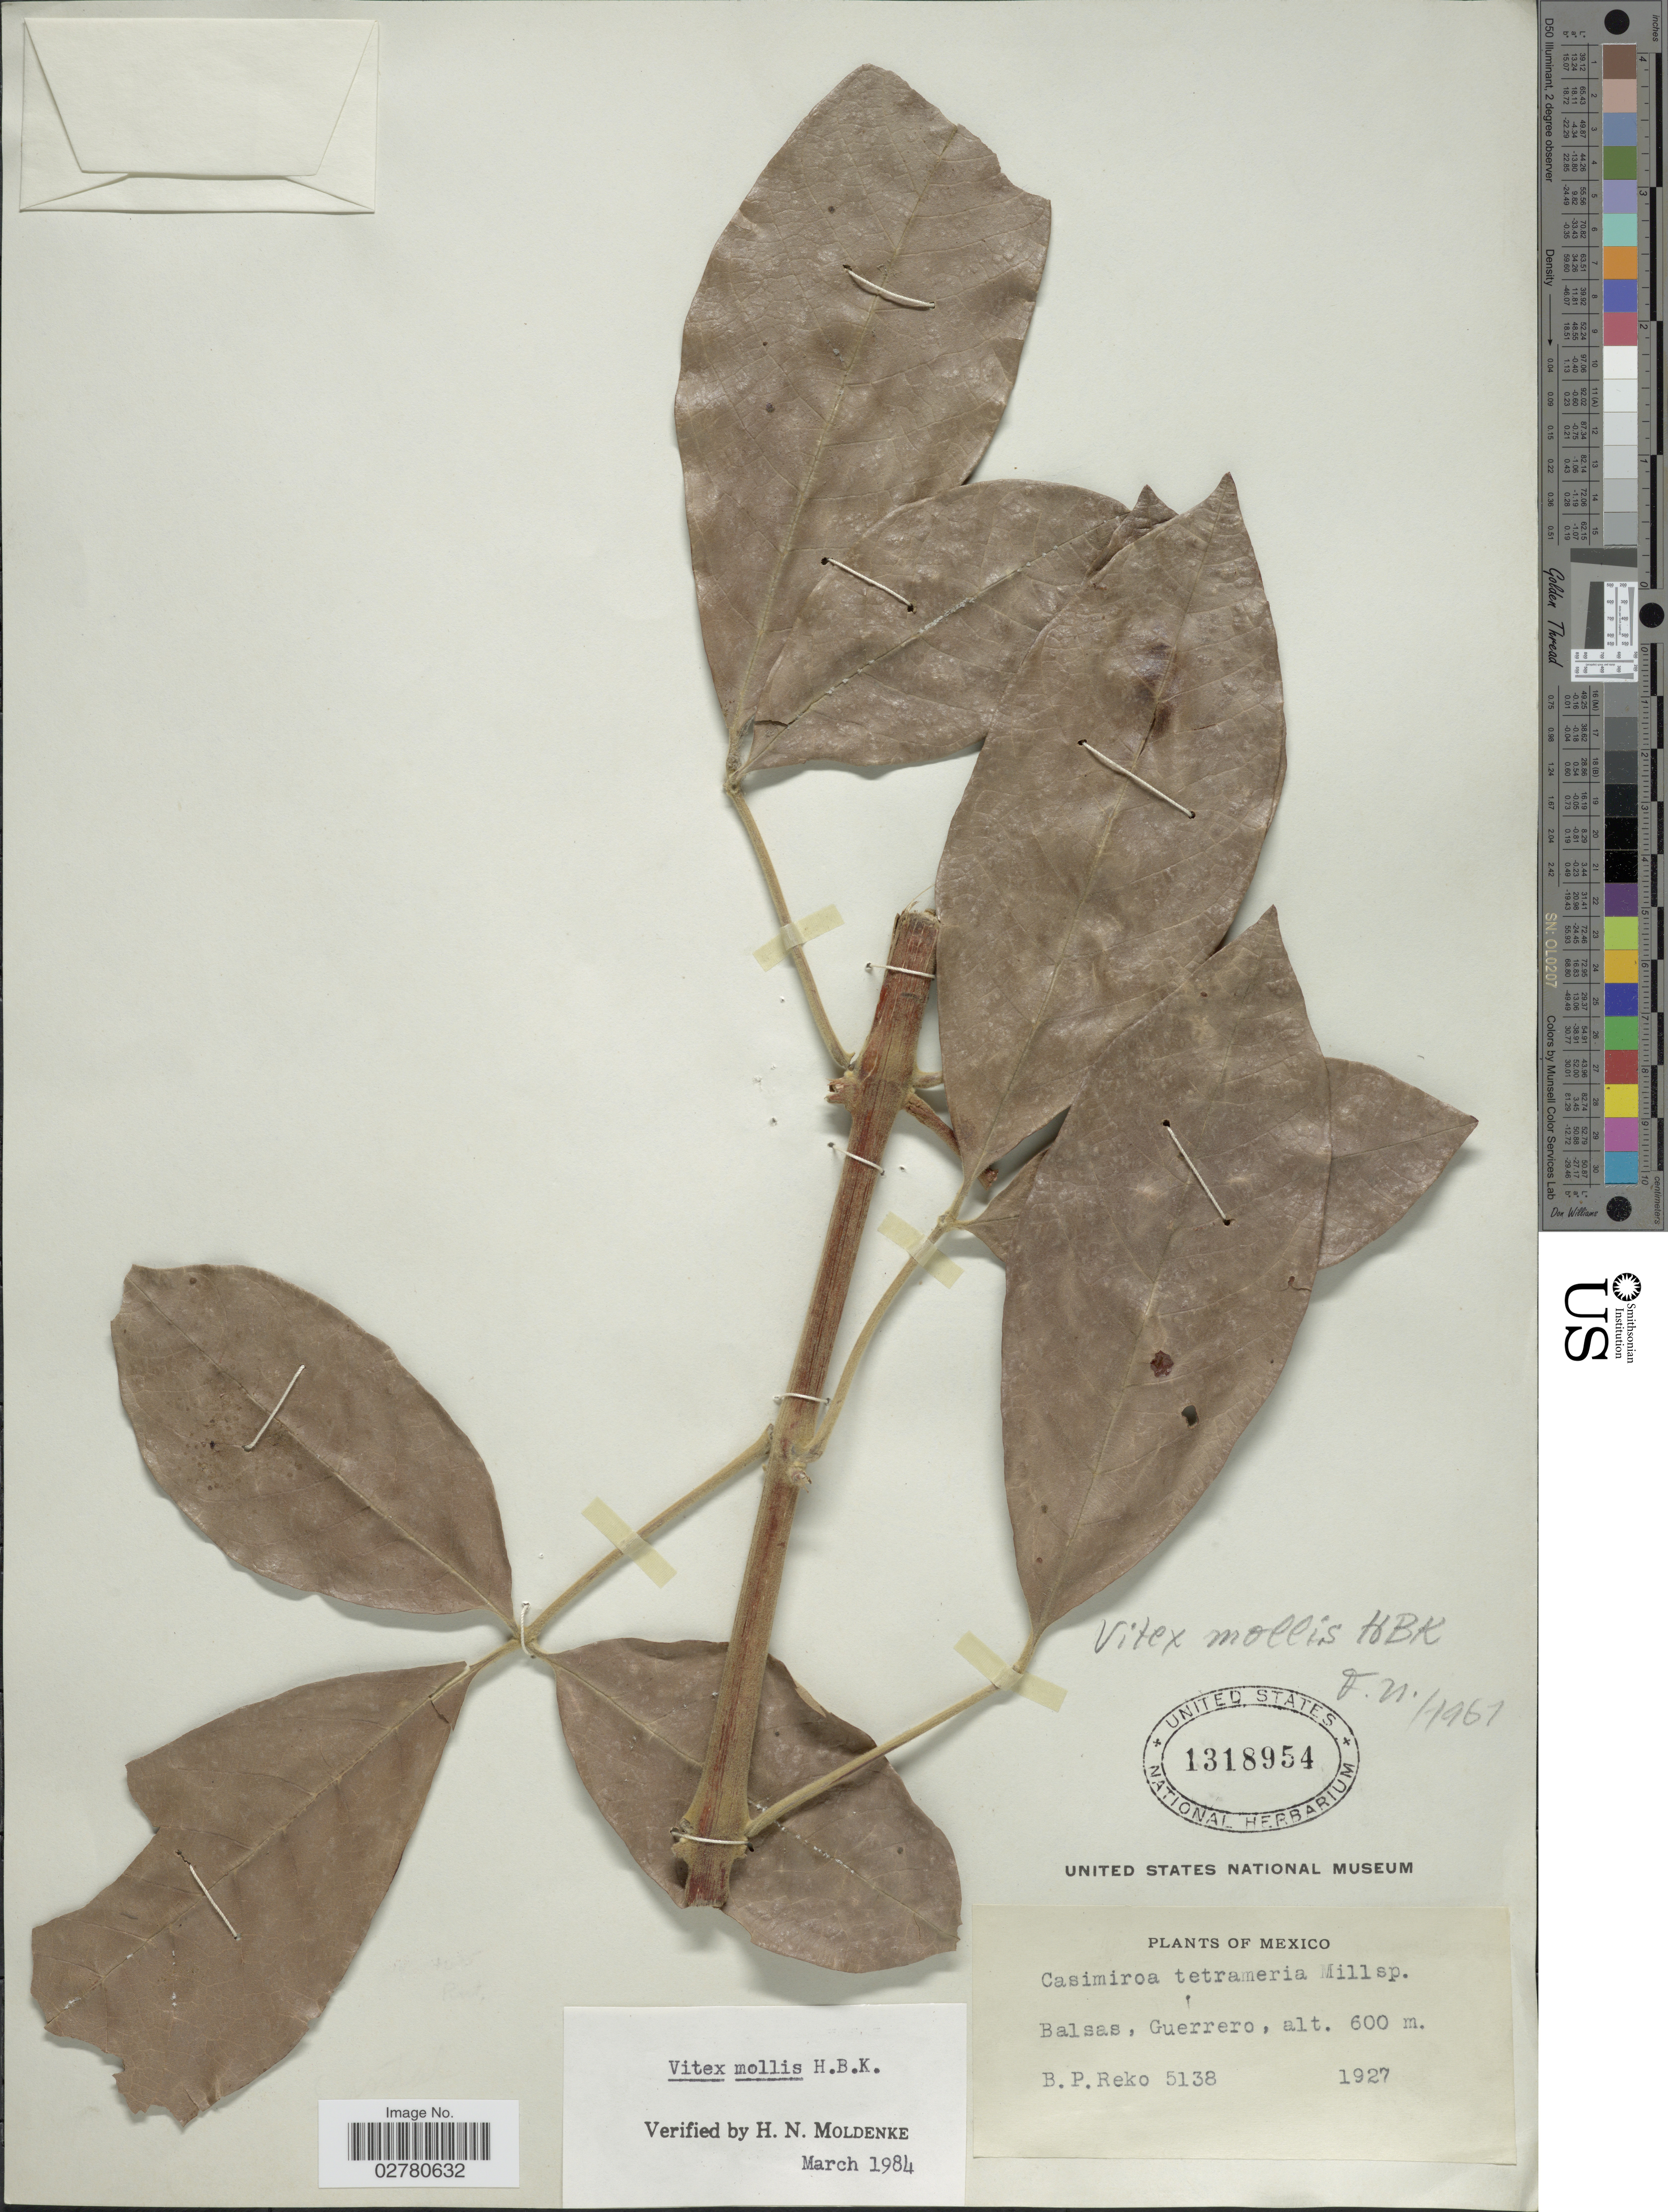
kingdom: Plantae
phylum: Tracheophyta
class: Magnoliopsida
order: Lamiales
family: Lamiaceae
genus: Vitex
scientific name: Vitex mollis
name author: Kunth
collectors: B. P. Reko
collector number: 5138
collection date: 1927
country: Mexico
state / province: Guerrero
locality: Balsas.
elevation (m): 600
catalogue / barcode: US 1318954